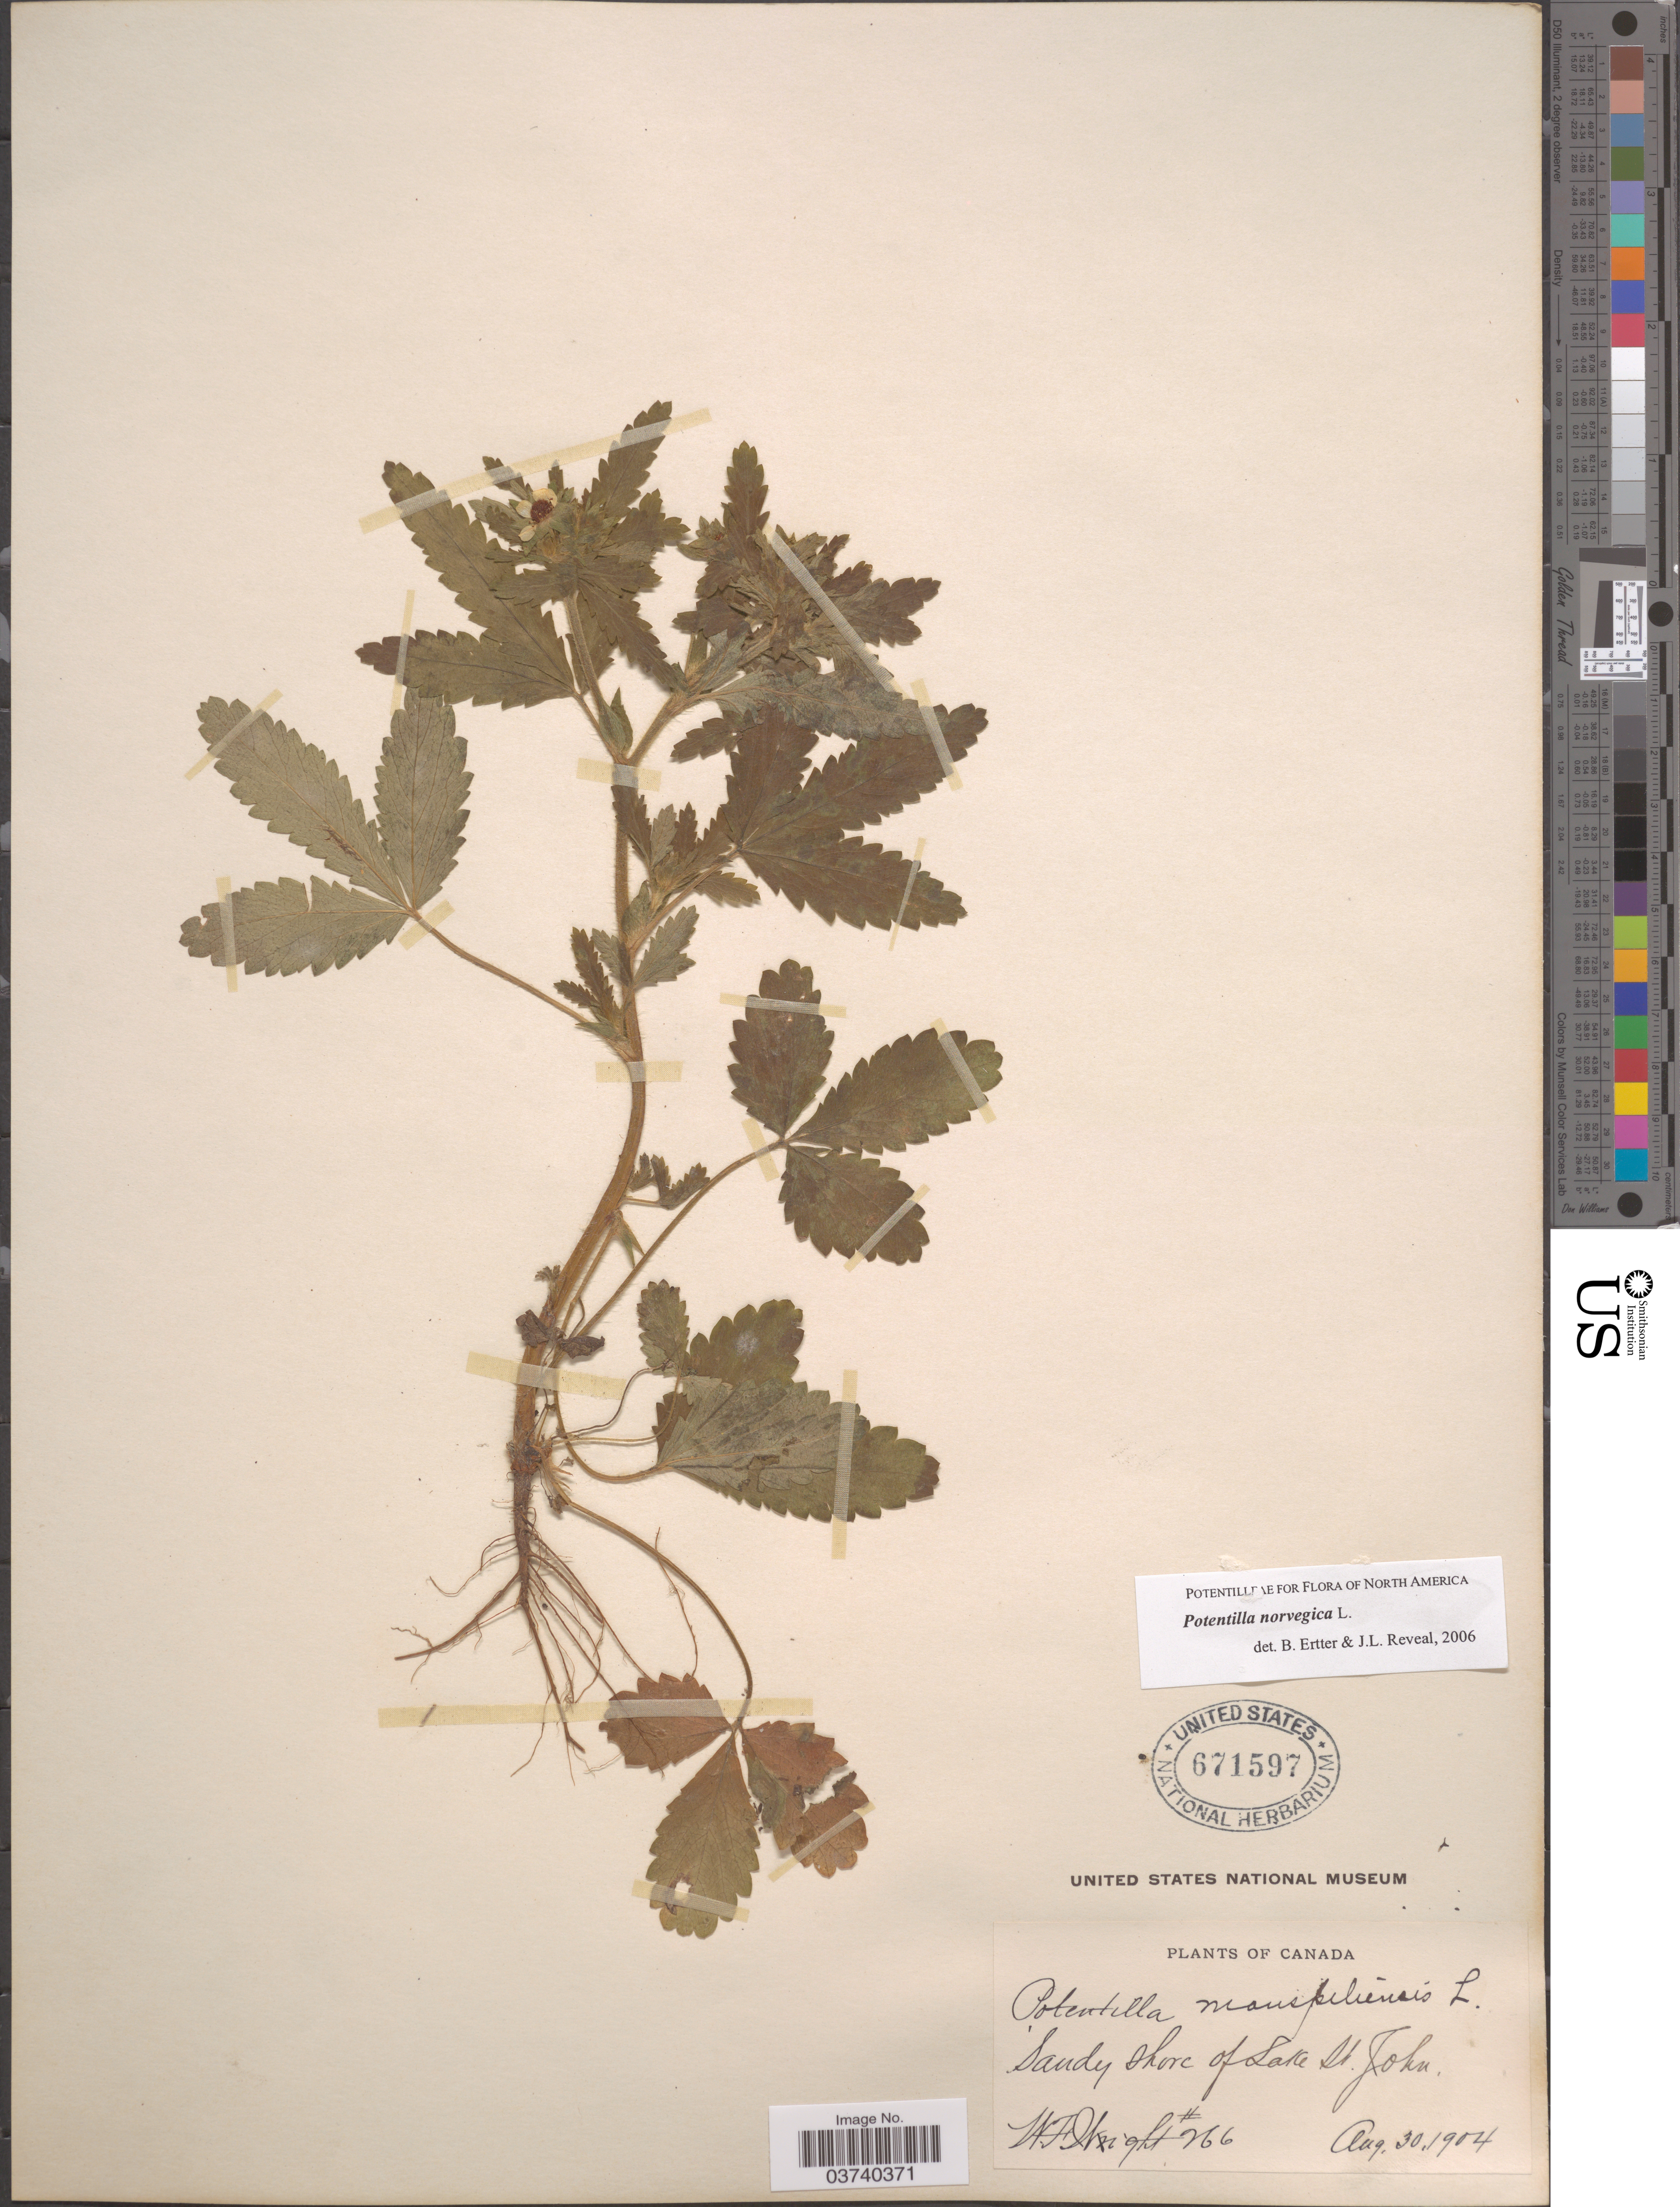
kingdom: Plantae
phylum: Tracheophyta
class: Magnoliopsida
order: Rosales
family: Rosaceae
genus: Potentilla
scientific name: Potentilla norvegica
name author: L.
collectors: W. F. Wright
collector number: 266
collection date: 1904-08-30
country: Canada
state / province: Ontario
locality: Sandy shore of Lake St. John.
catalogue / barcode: US 671597